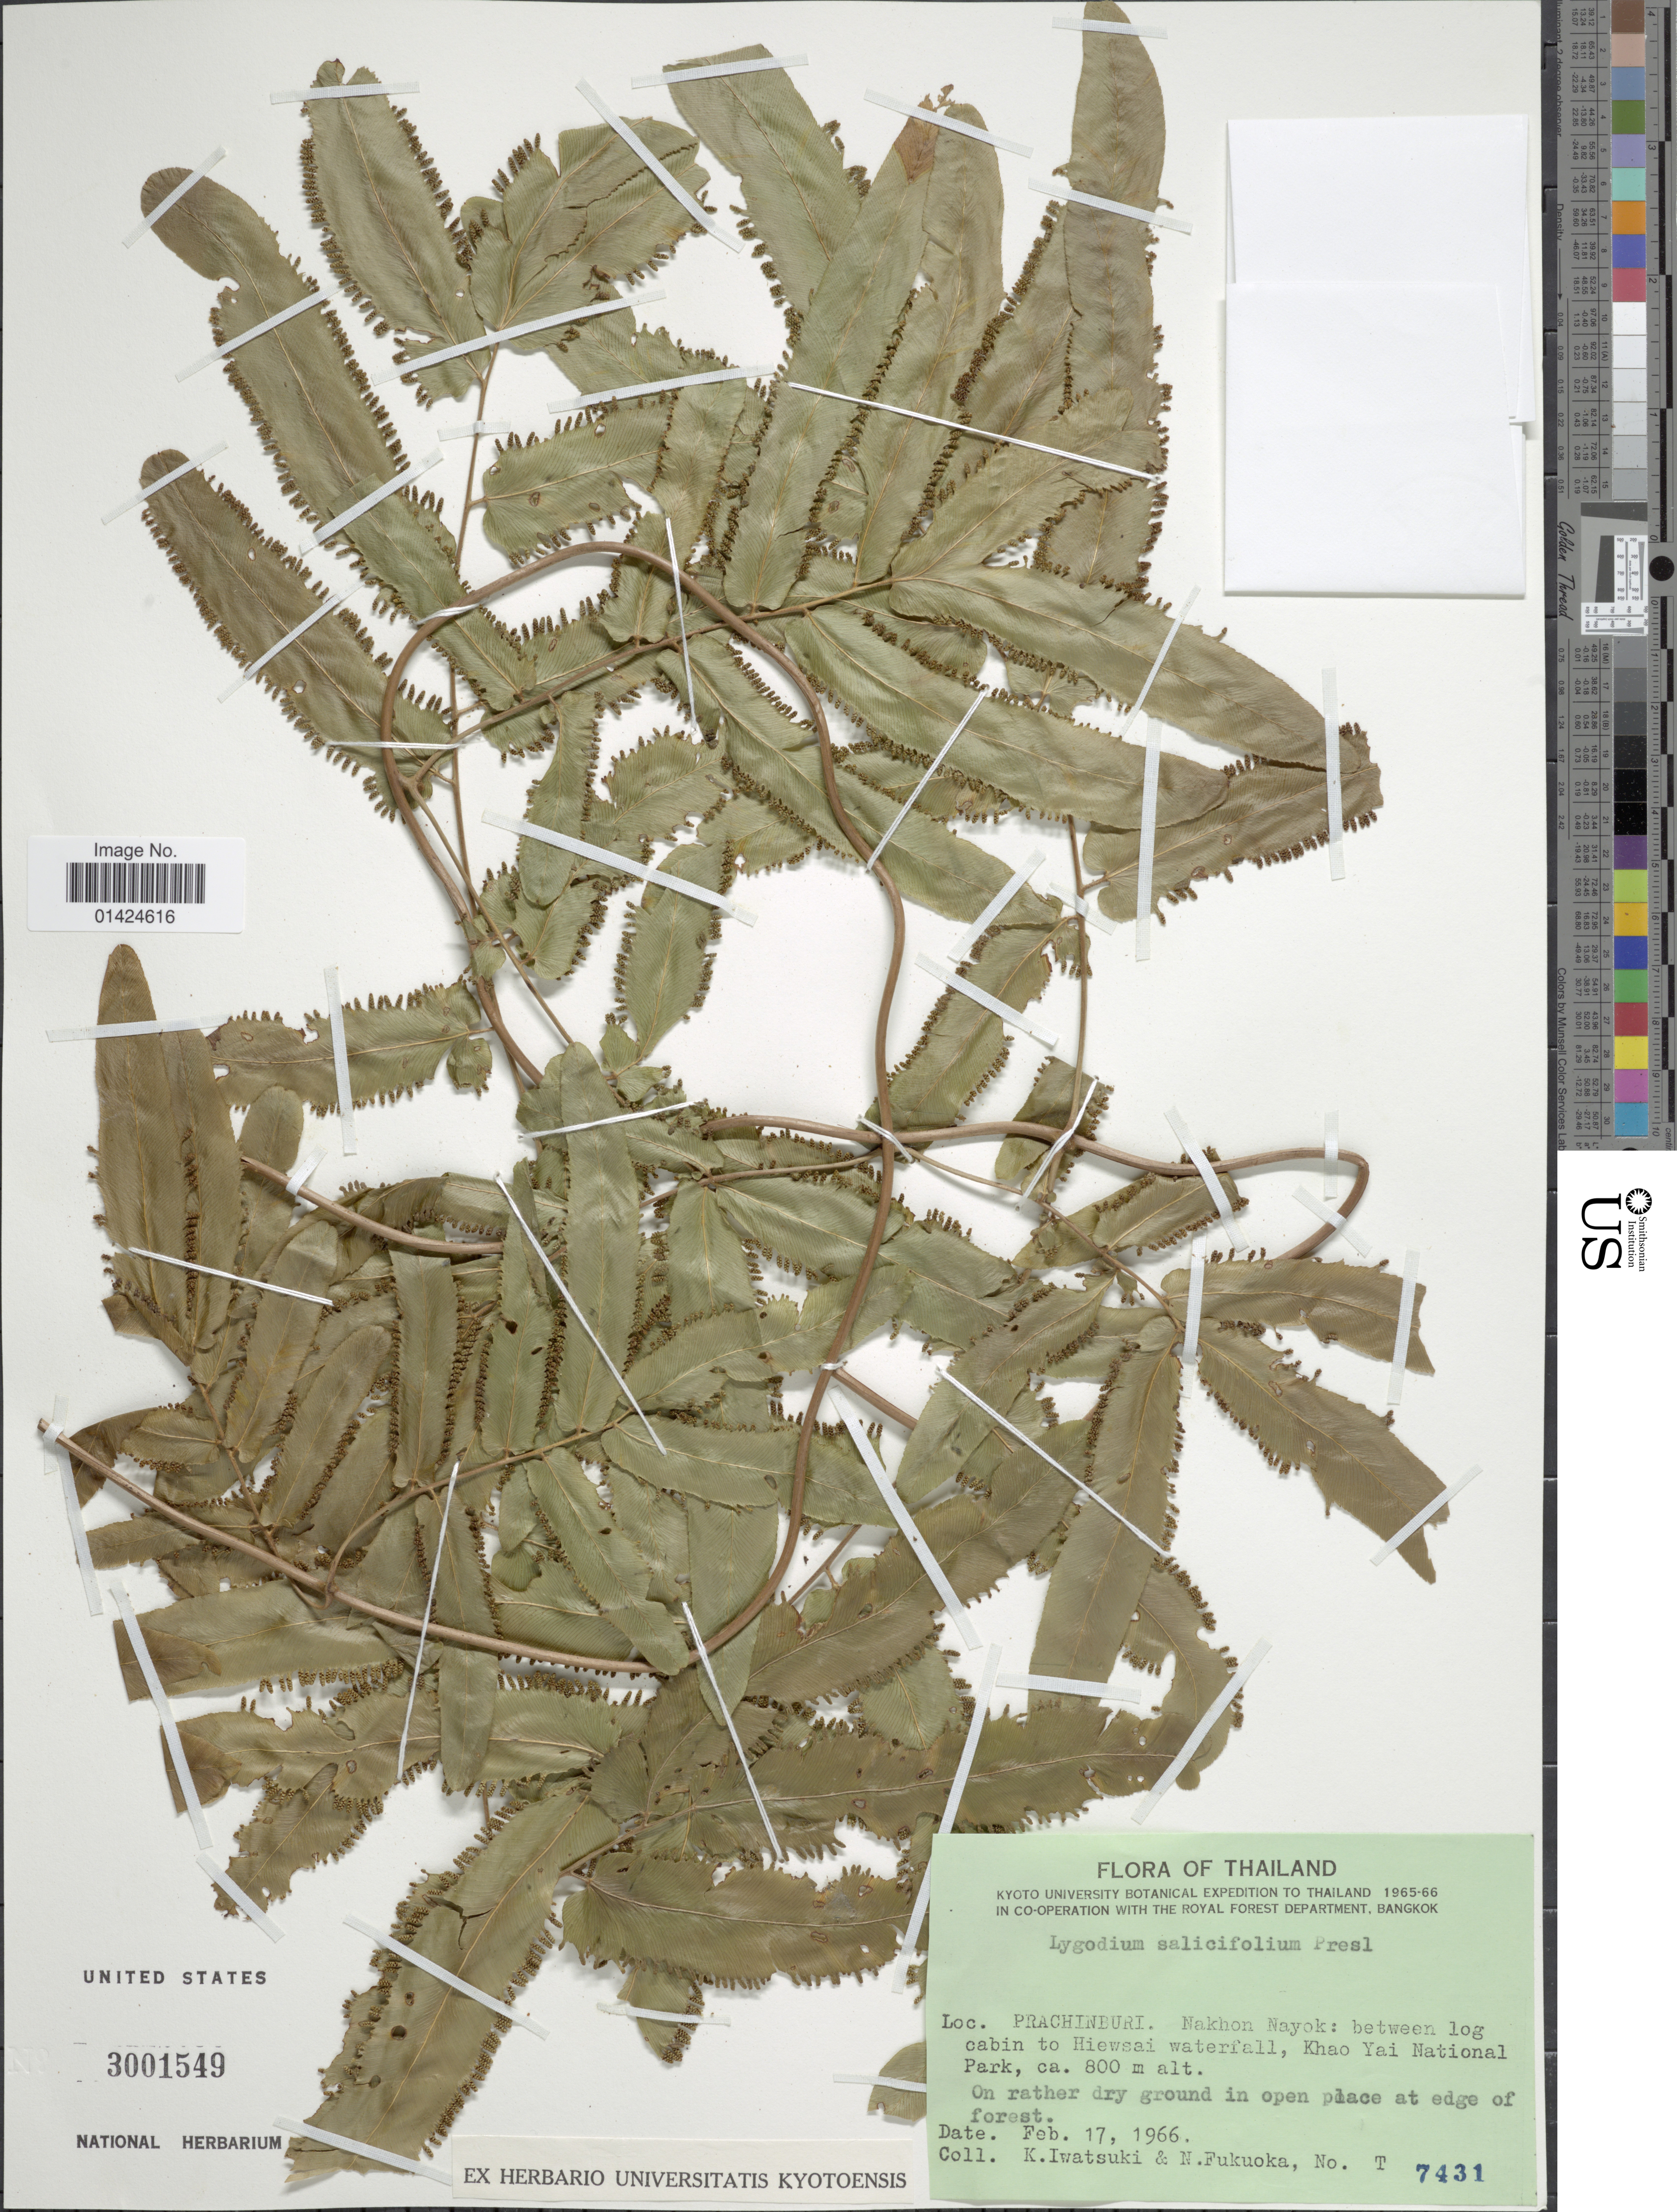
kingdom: Plantae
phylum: Tracheophyta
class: Polypodiopsida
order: Schizaeales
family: Lygodiaceae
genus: Lygodium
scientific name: Lygodium sailcifolium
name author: C. Presl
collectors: K. Iwatsuki & N. Fukuoka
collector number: T 7431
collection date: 1966-02-17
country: Thailand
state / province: Prachin Buri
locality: Nakhon Nayok: between log cabin to Hiewsai waterfall, Khao Yai National Park.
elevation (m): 800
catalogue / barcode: US 3001549